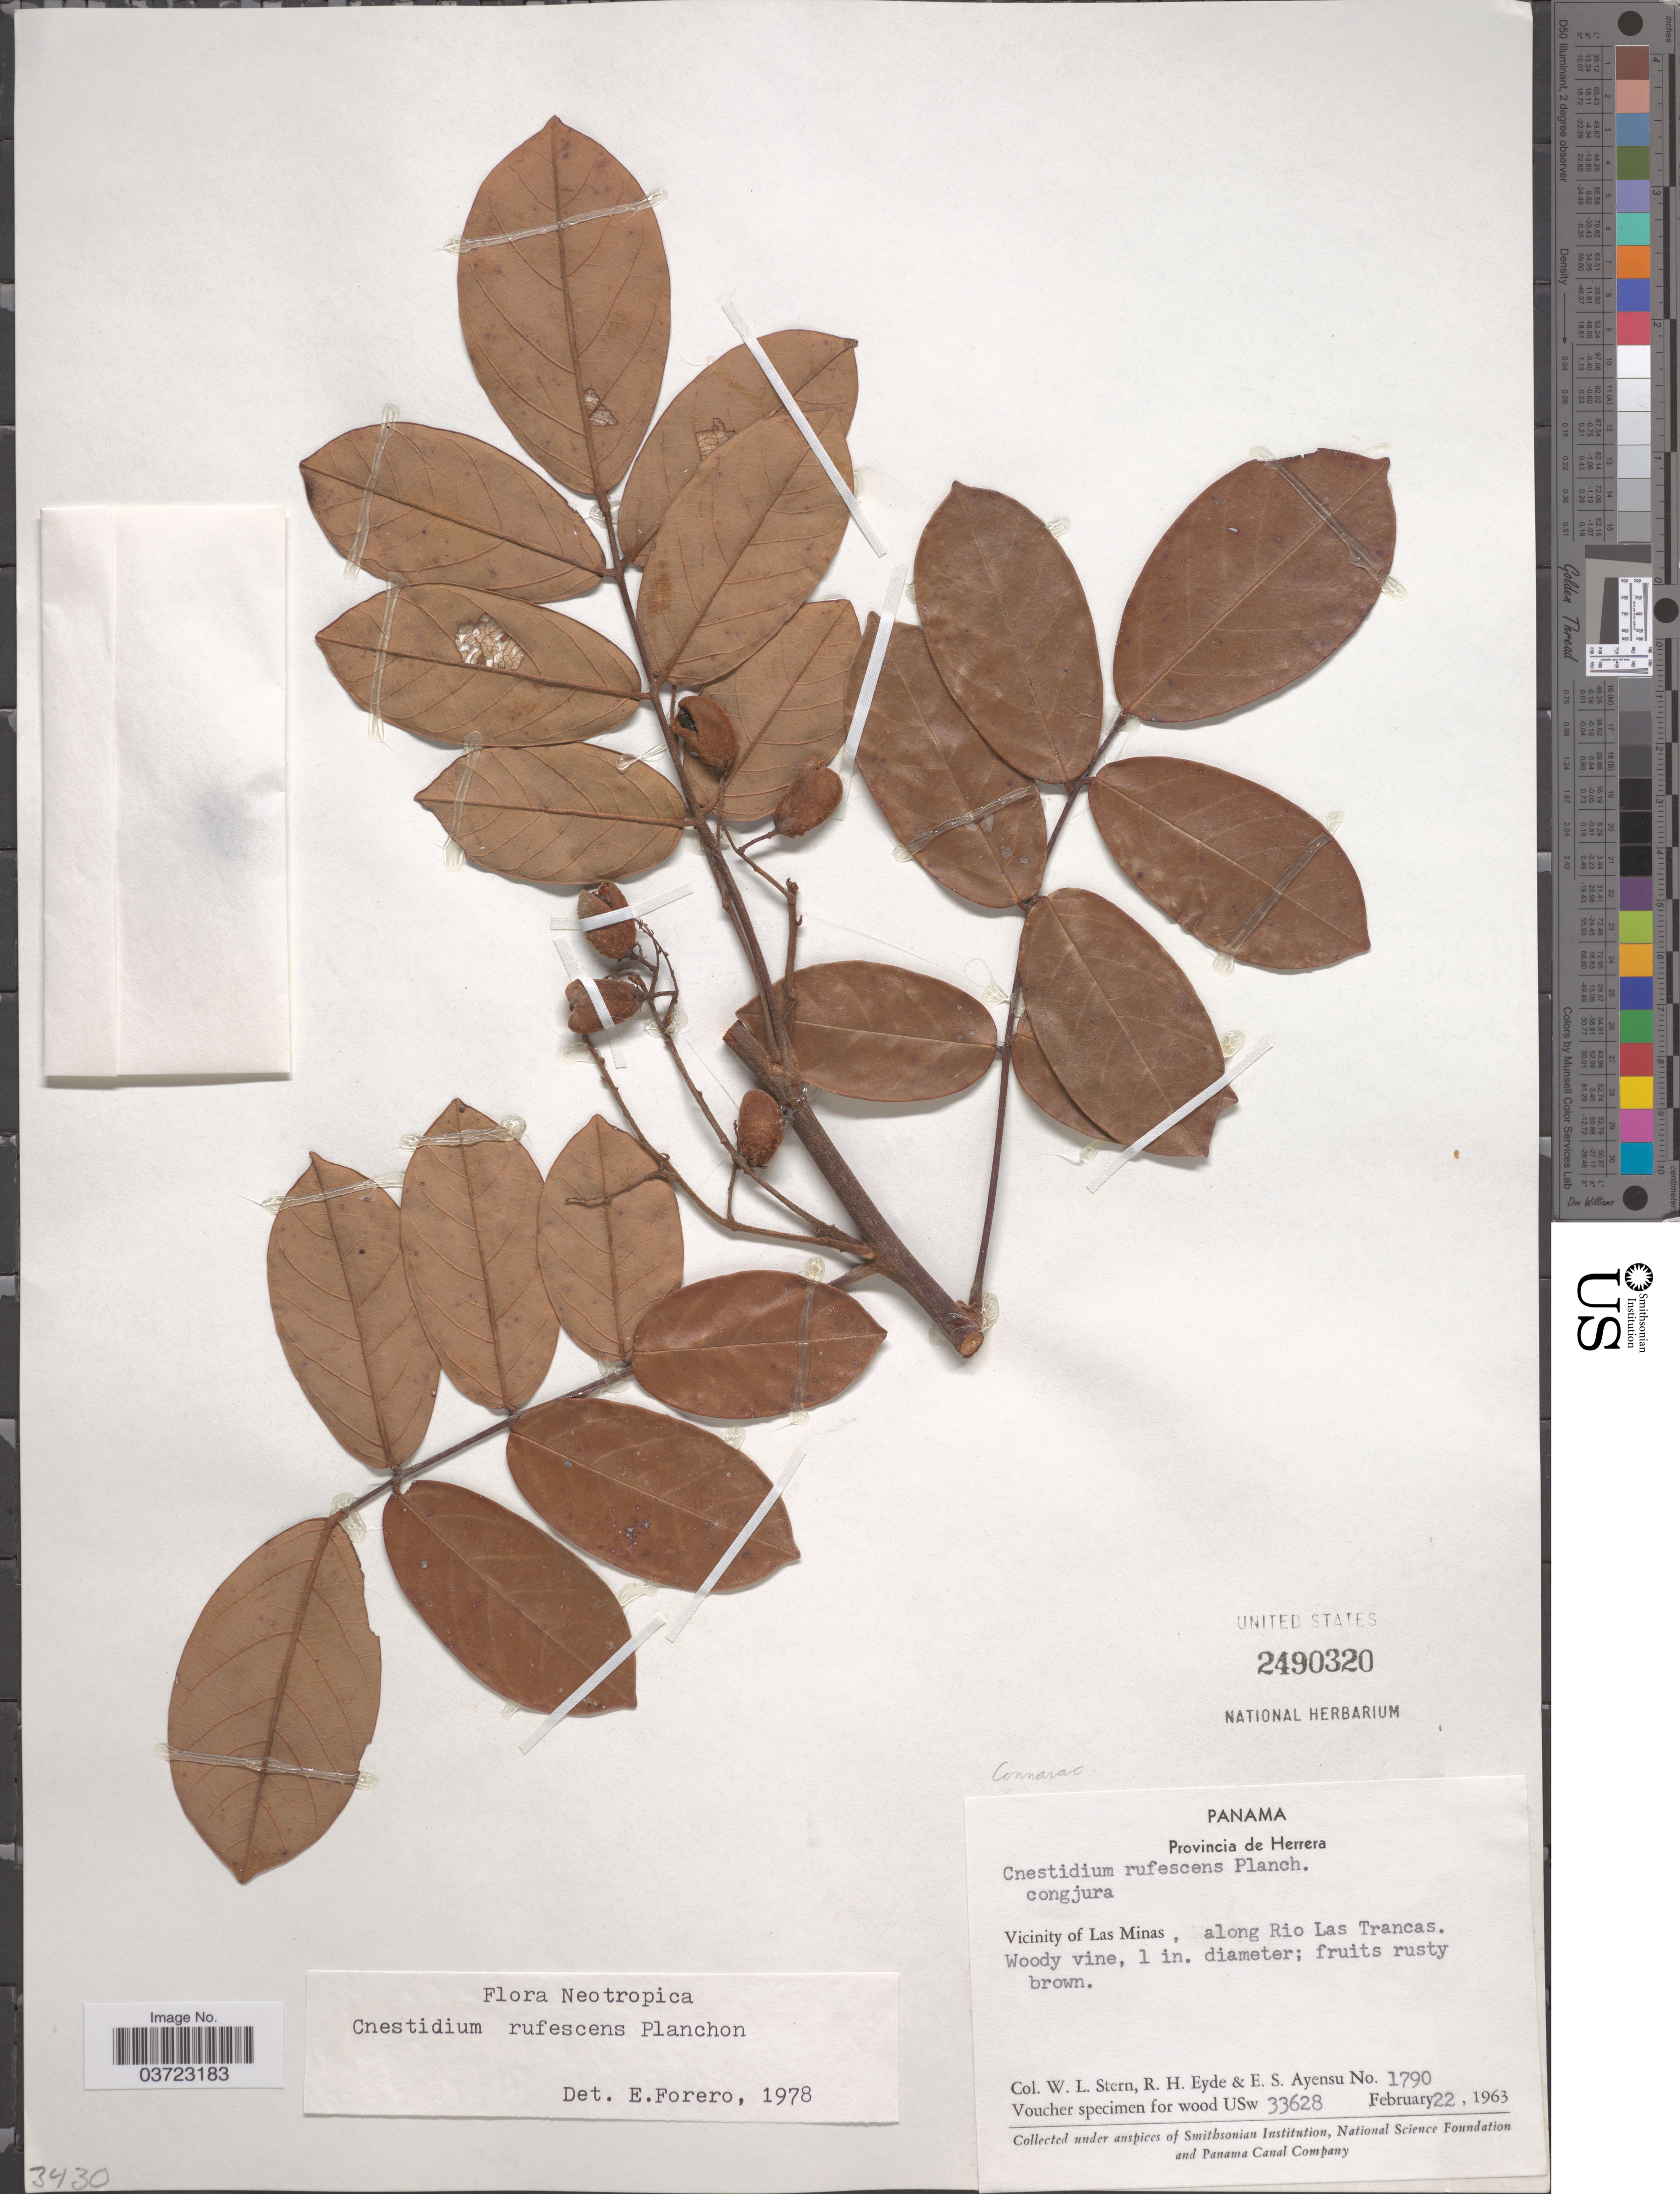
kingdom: Plantae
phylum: Tracheophyta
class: Magnoliopsida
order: Oxalidales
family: Connaraceae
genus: Cnestidium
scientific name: Cnestidium rufescens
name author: Planch.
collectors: W. L. Stern, R. H. Eyde & E. S. Ayensu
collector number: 1790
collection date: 1963-02-22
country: Panama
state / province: Herrera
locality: Vicinity of Las Minas, along Rio Las Trancas.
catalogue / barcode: US 2490320